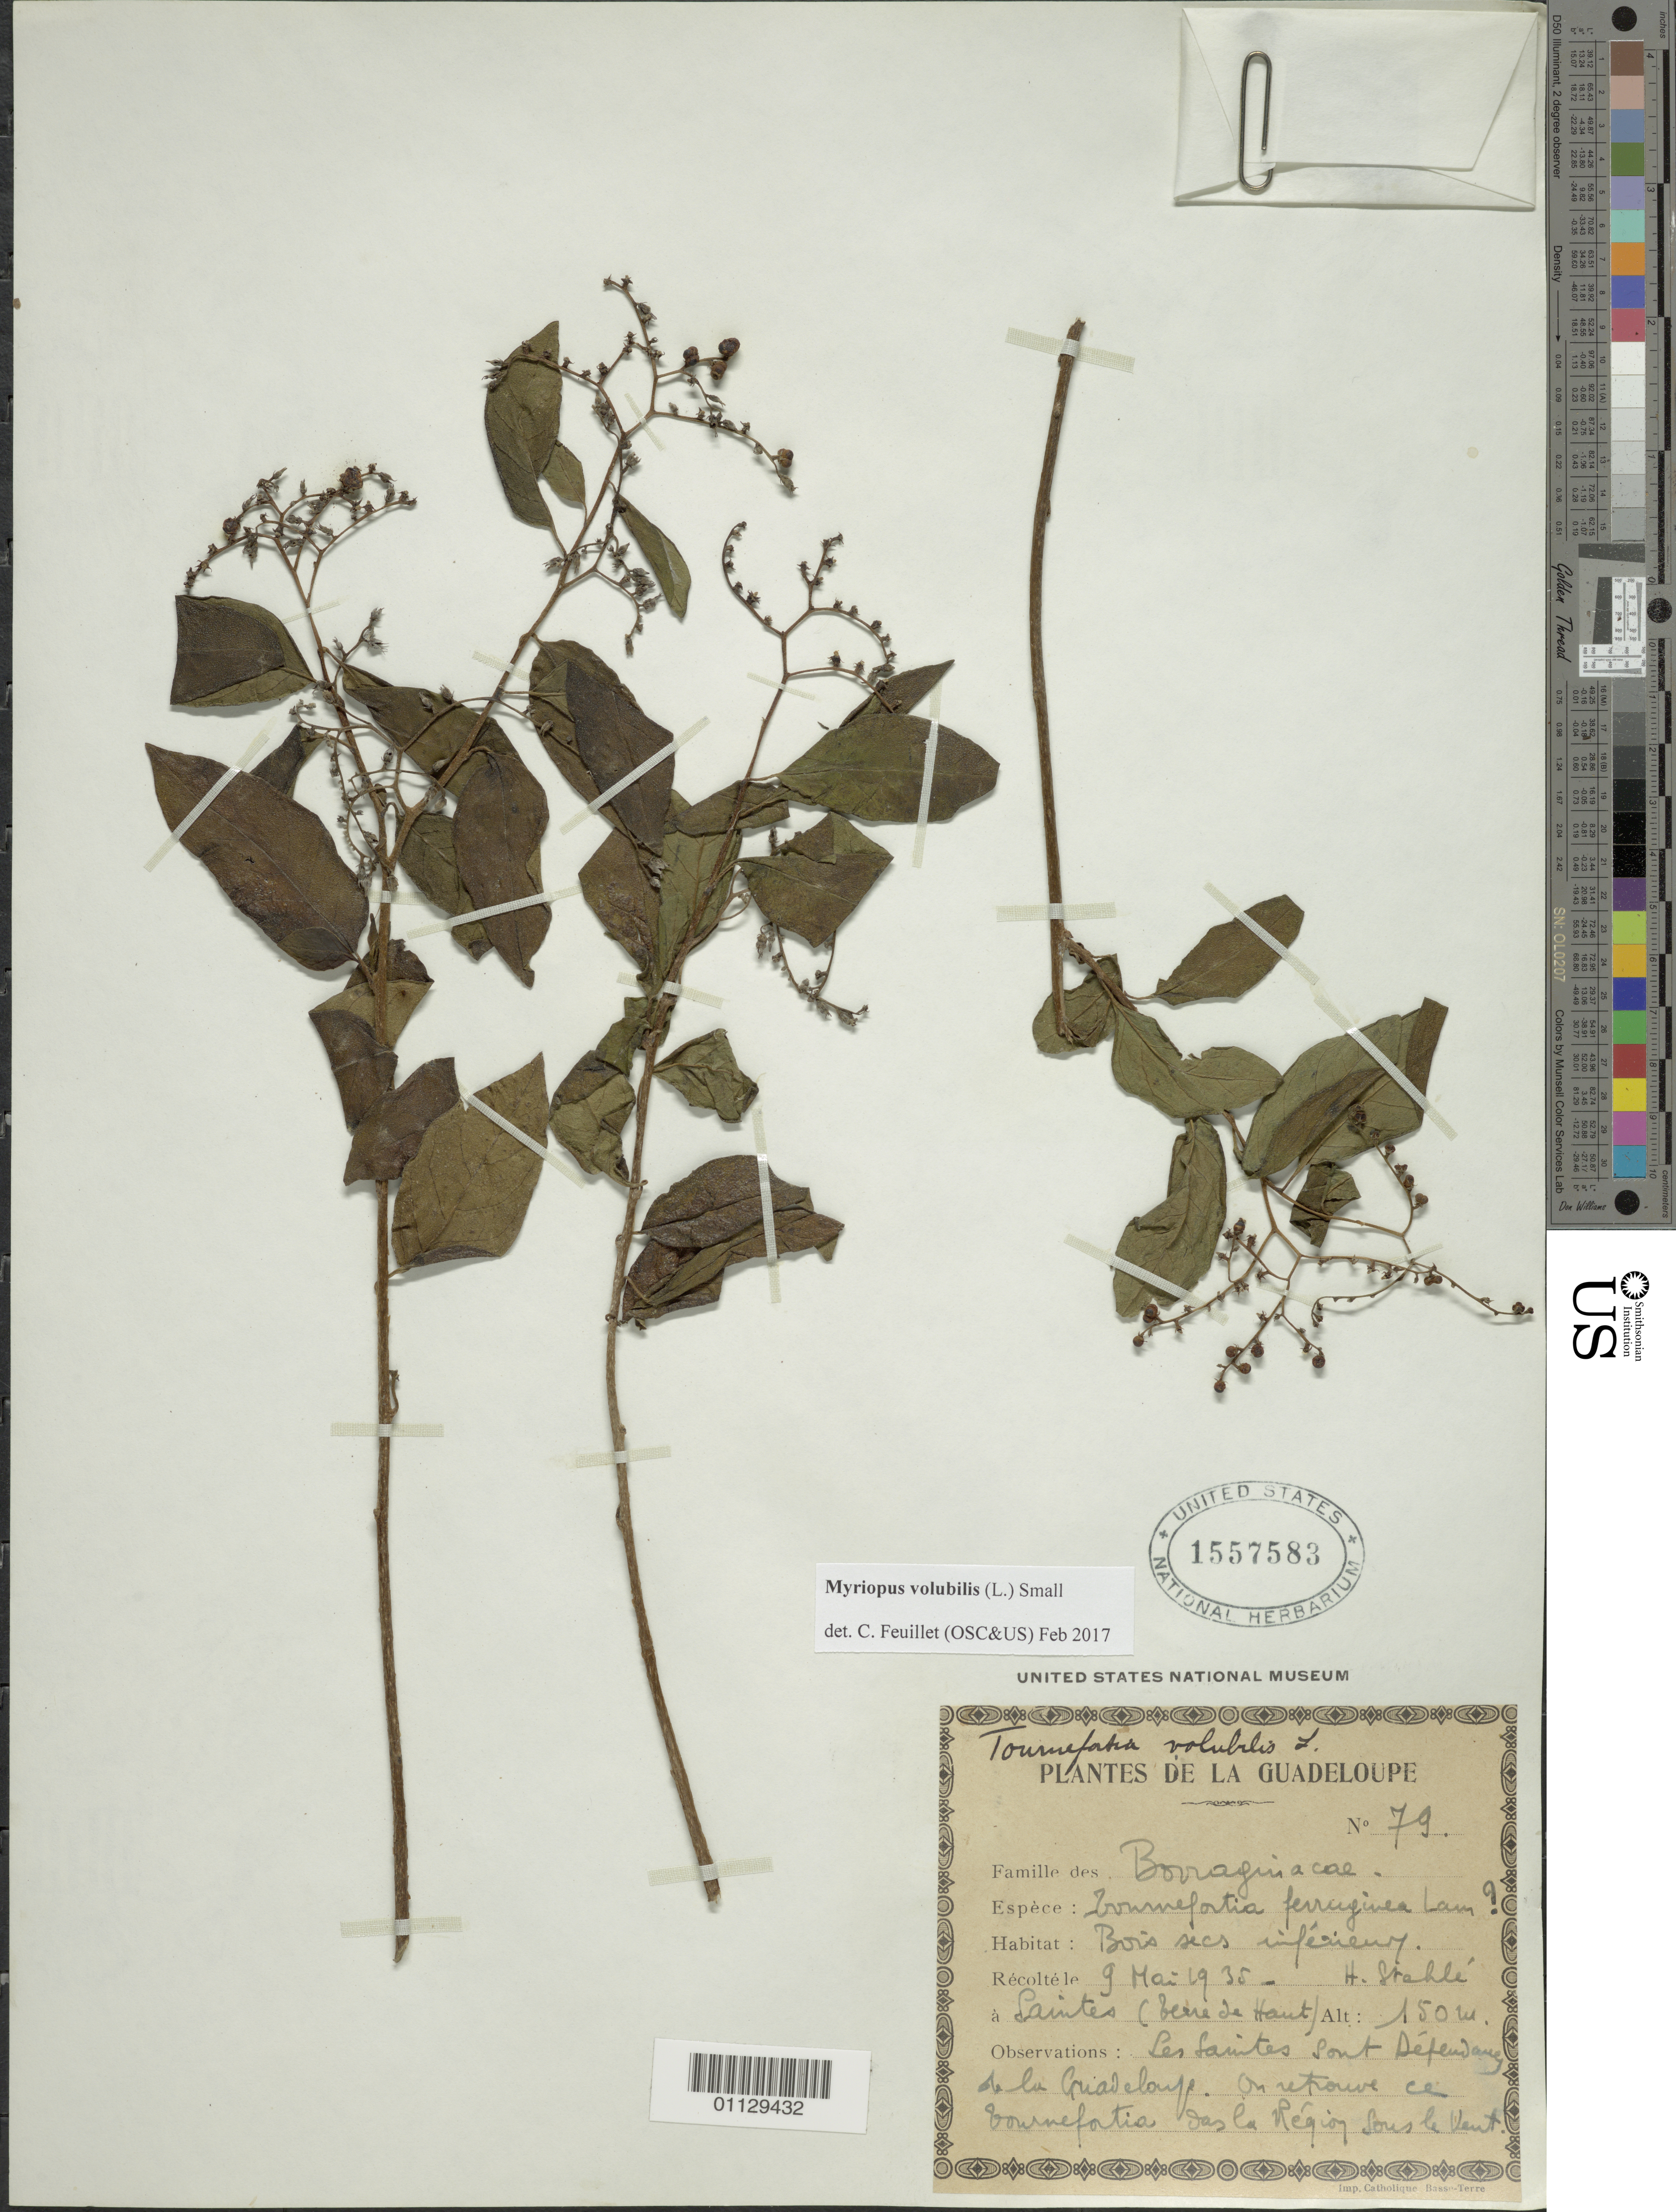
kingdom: Plantae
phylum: Tracheophyta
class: Magnoliopsida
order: Boraginales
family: Heliotropiaceae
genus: Myriopus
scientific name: Myriopus volubilis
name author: (L.) Small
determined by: Feuillet, C.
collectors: H. Stehlé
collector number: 79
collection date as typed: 09 May 1935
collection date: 1935-05-09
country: Guadeloupe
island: Basse-Terre I.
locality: Les Sanites Sont Dependancy de la Guadeloupe, das la Region Sous le Vent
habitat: Bois secs inférieure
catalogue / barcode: US 1557583